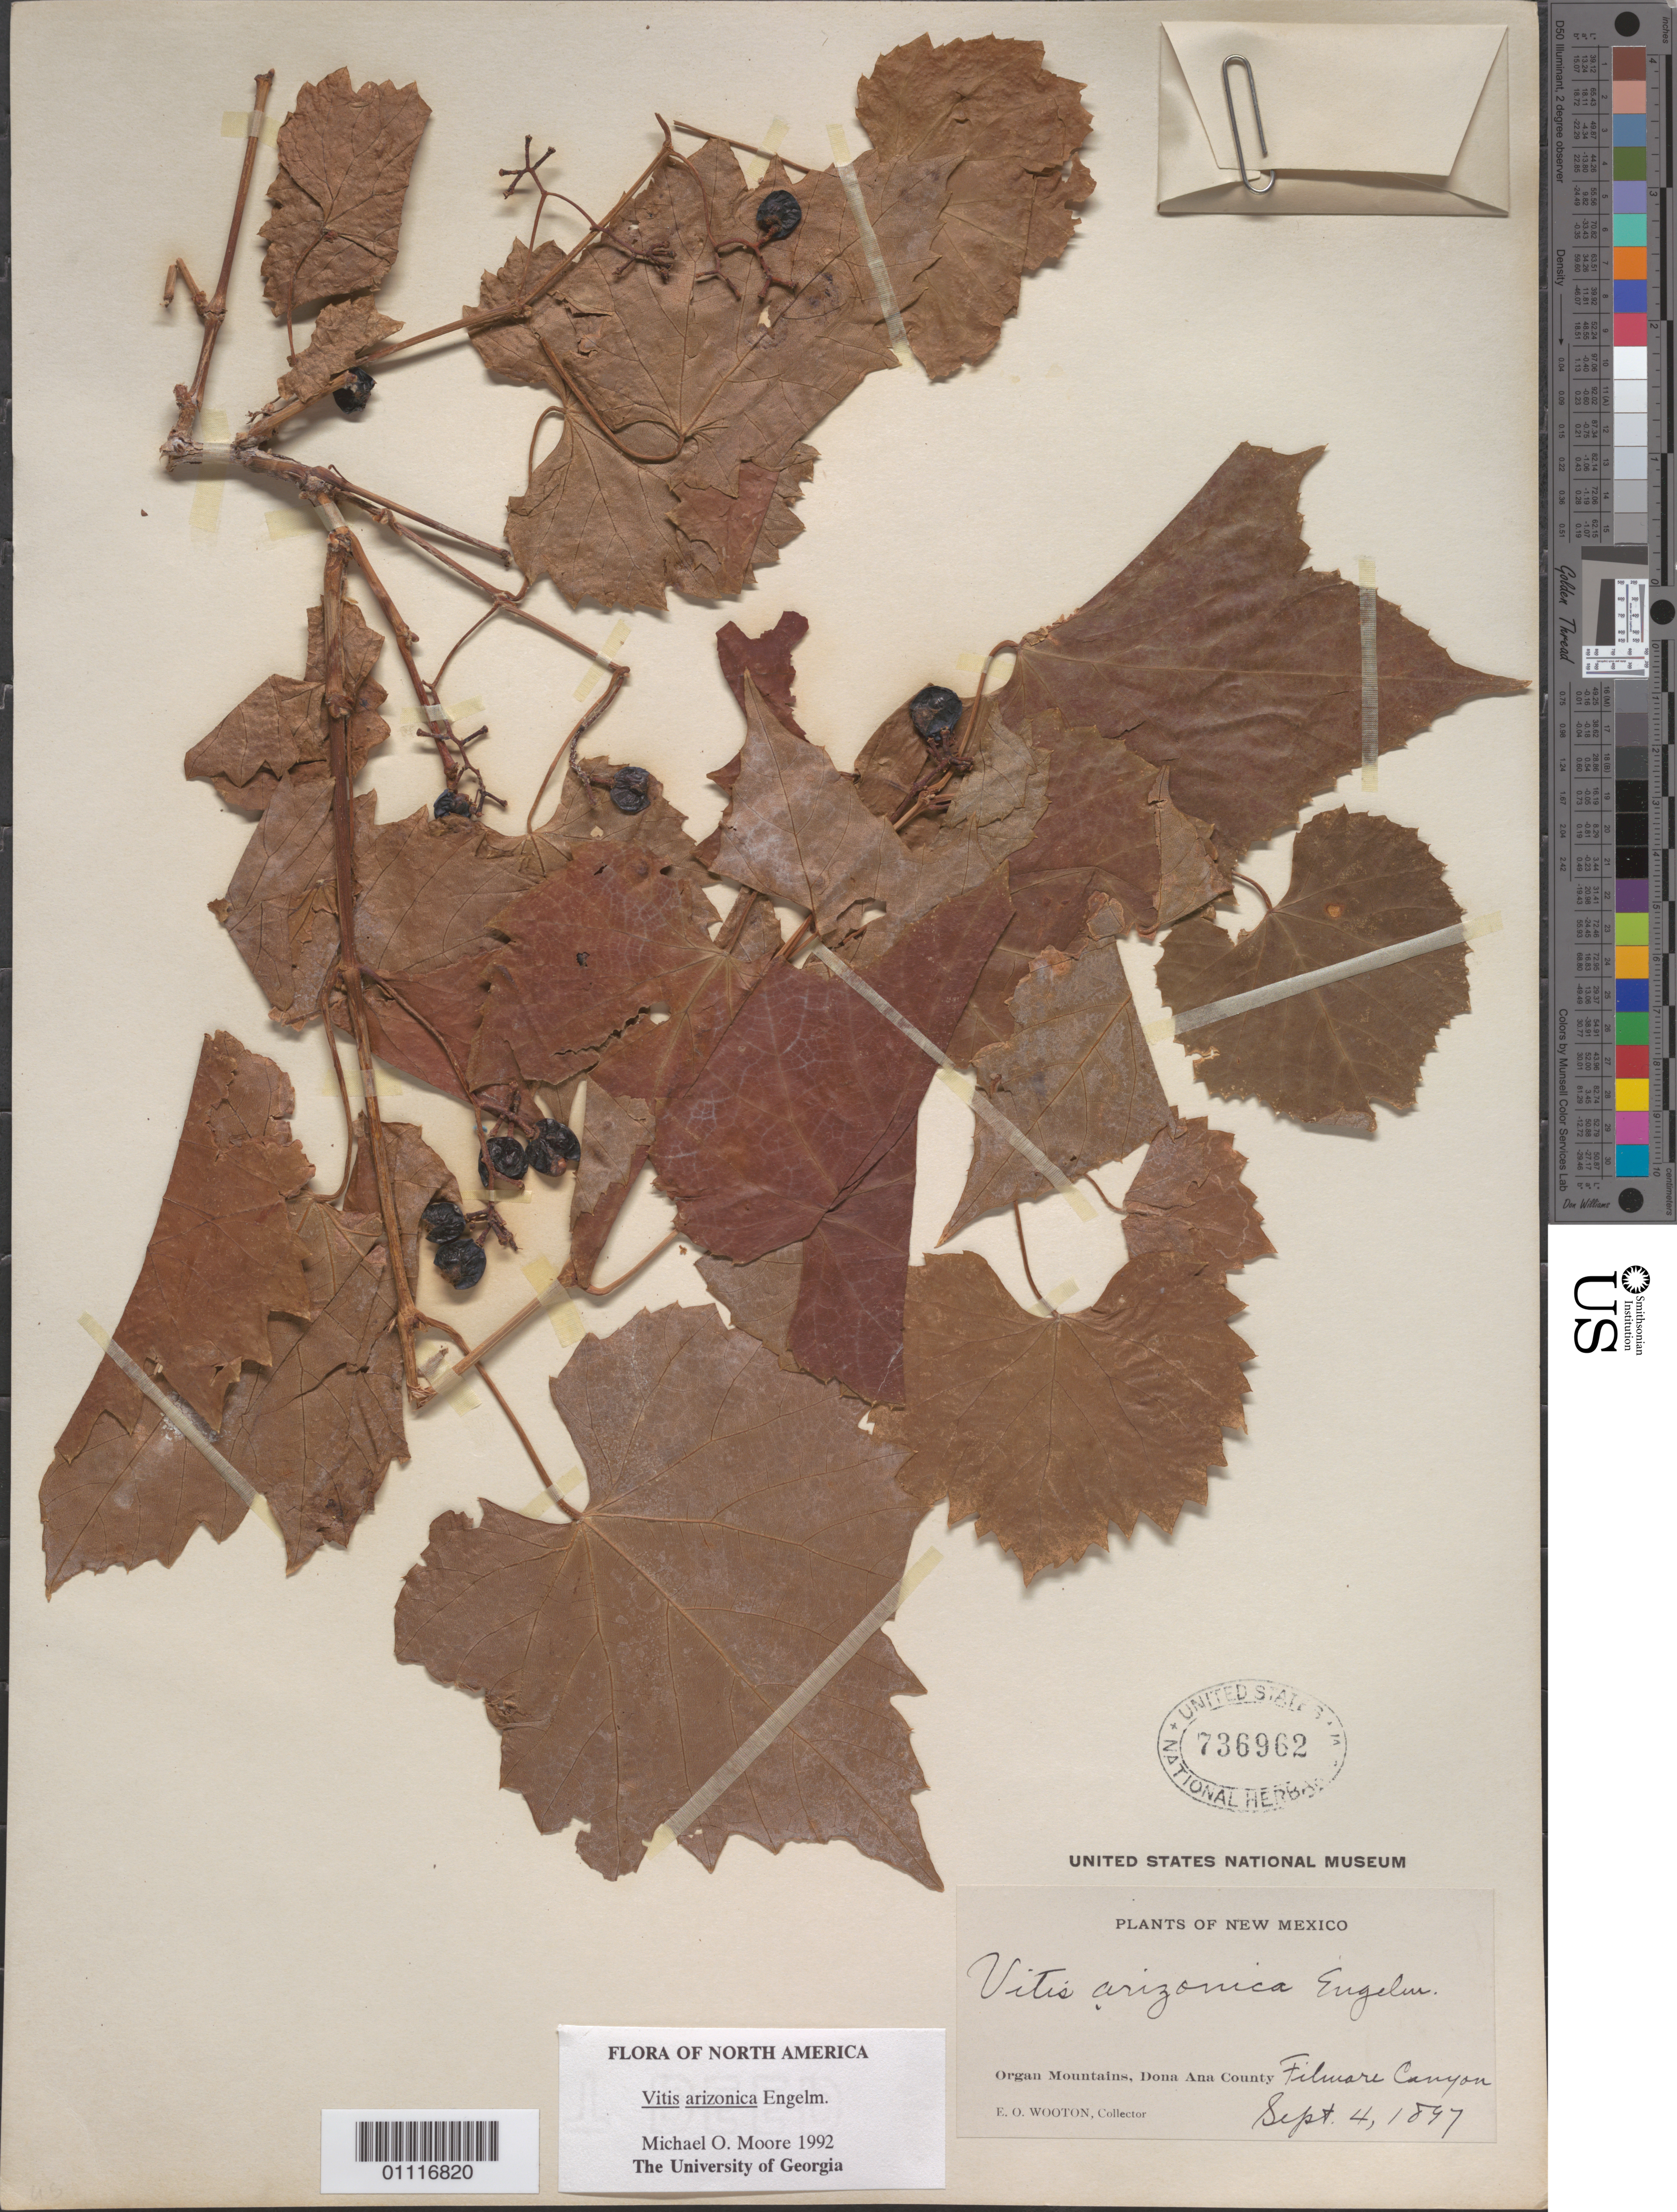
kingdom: Plantae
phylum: Tracheophyta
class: Magnoliopsida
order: Vitales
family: Vitaceae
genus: Vitis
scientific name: Vitis arizonica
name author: Engelm.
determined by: Moore, M. O.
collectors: E. O. Wooton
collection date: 1897-09-04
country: United States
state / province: New Mexico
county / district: Dona Ana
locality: Organ Mountains, Filmare Canyon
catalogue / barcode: US 736962